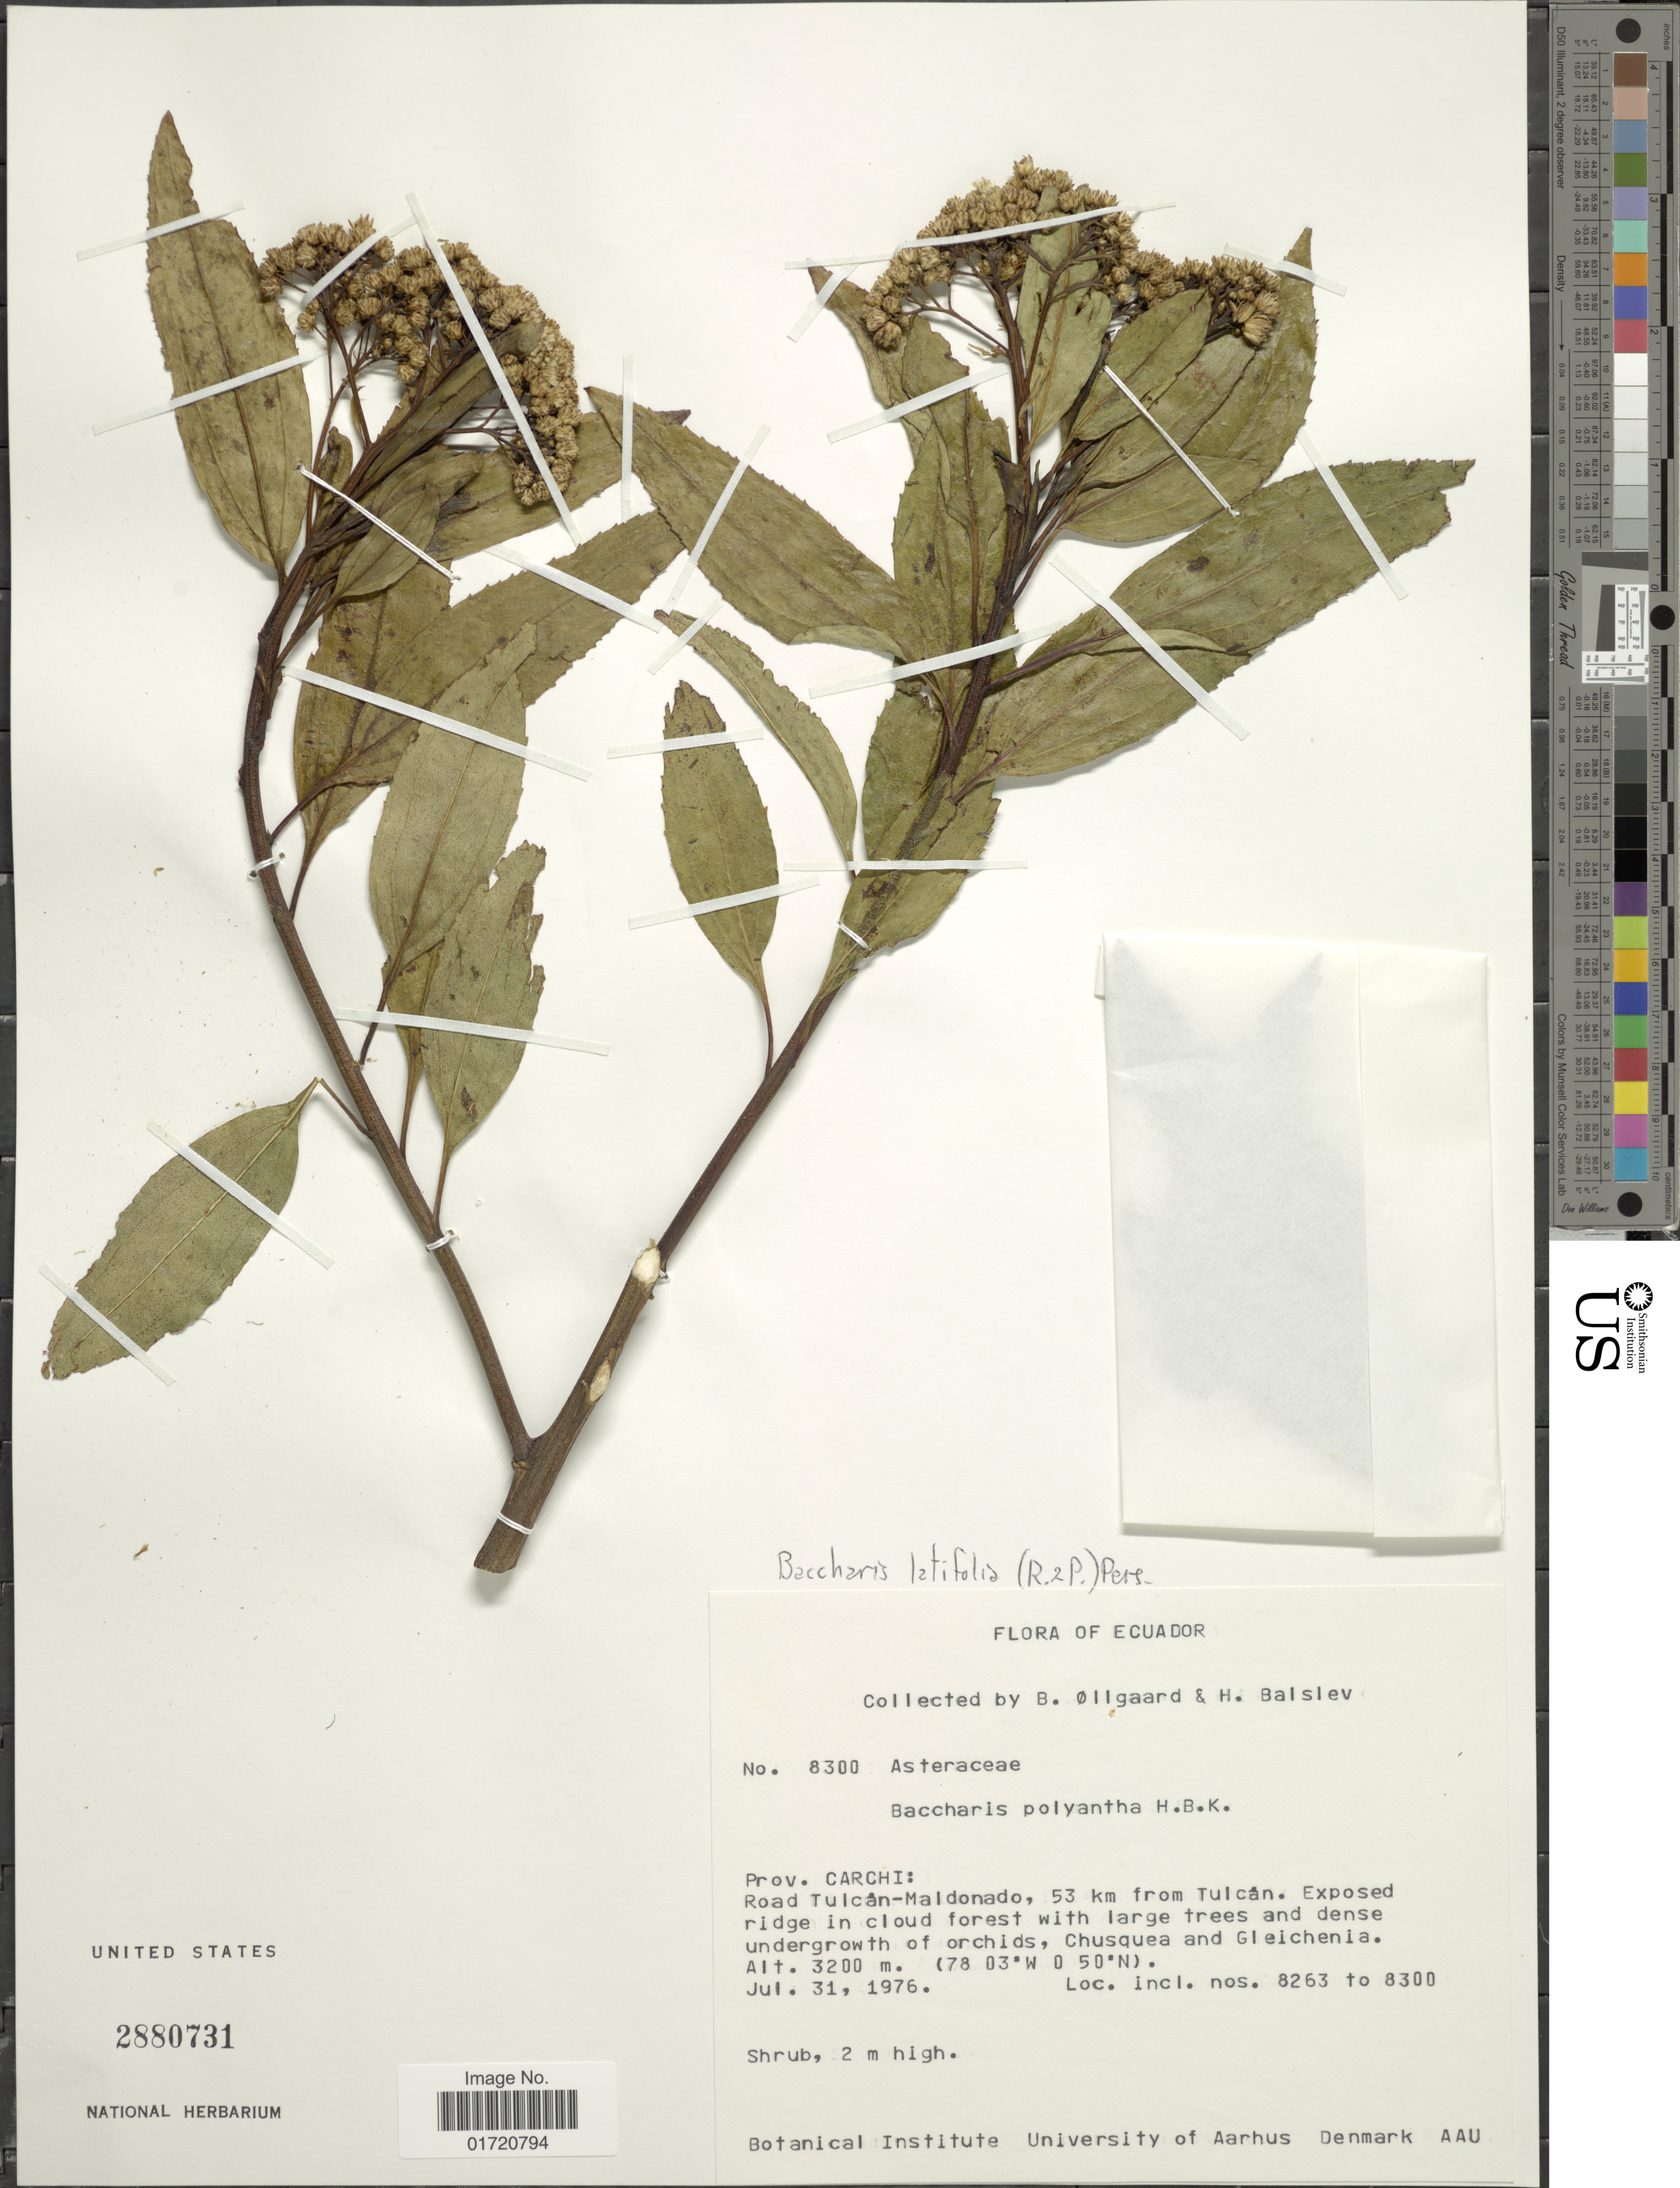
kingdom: Plantae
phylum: Tracheophyta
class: Magnoliopsida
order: Asterales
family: Asteraceae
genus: Baccharis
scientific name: Baccharis latifolia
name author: (Ruiz & Pav.) Pers.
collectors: B. Øllgaard & H. Balslev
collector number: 8300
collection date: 1976-07-31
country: Ecuador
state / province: Carchi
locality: Road Tulcan-Maldonado, 53 km from Tulcan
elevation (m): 3200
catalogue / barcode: US 2880731